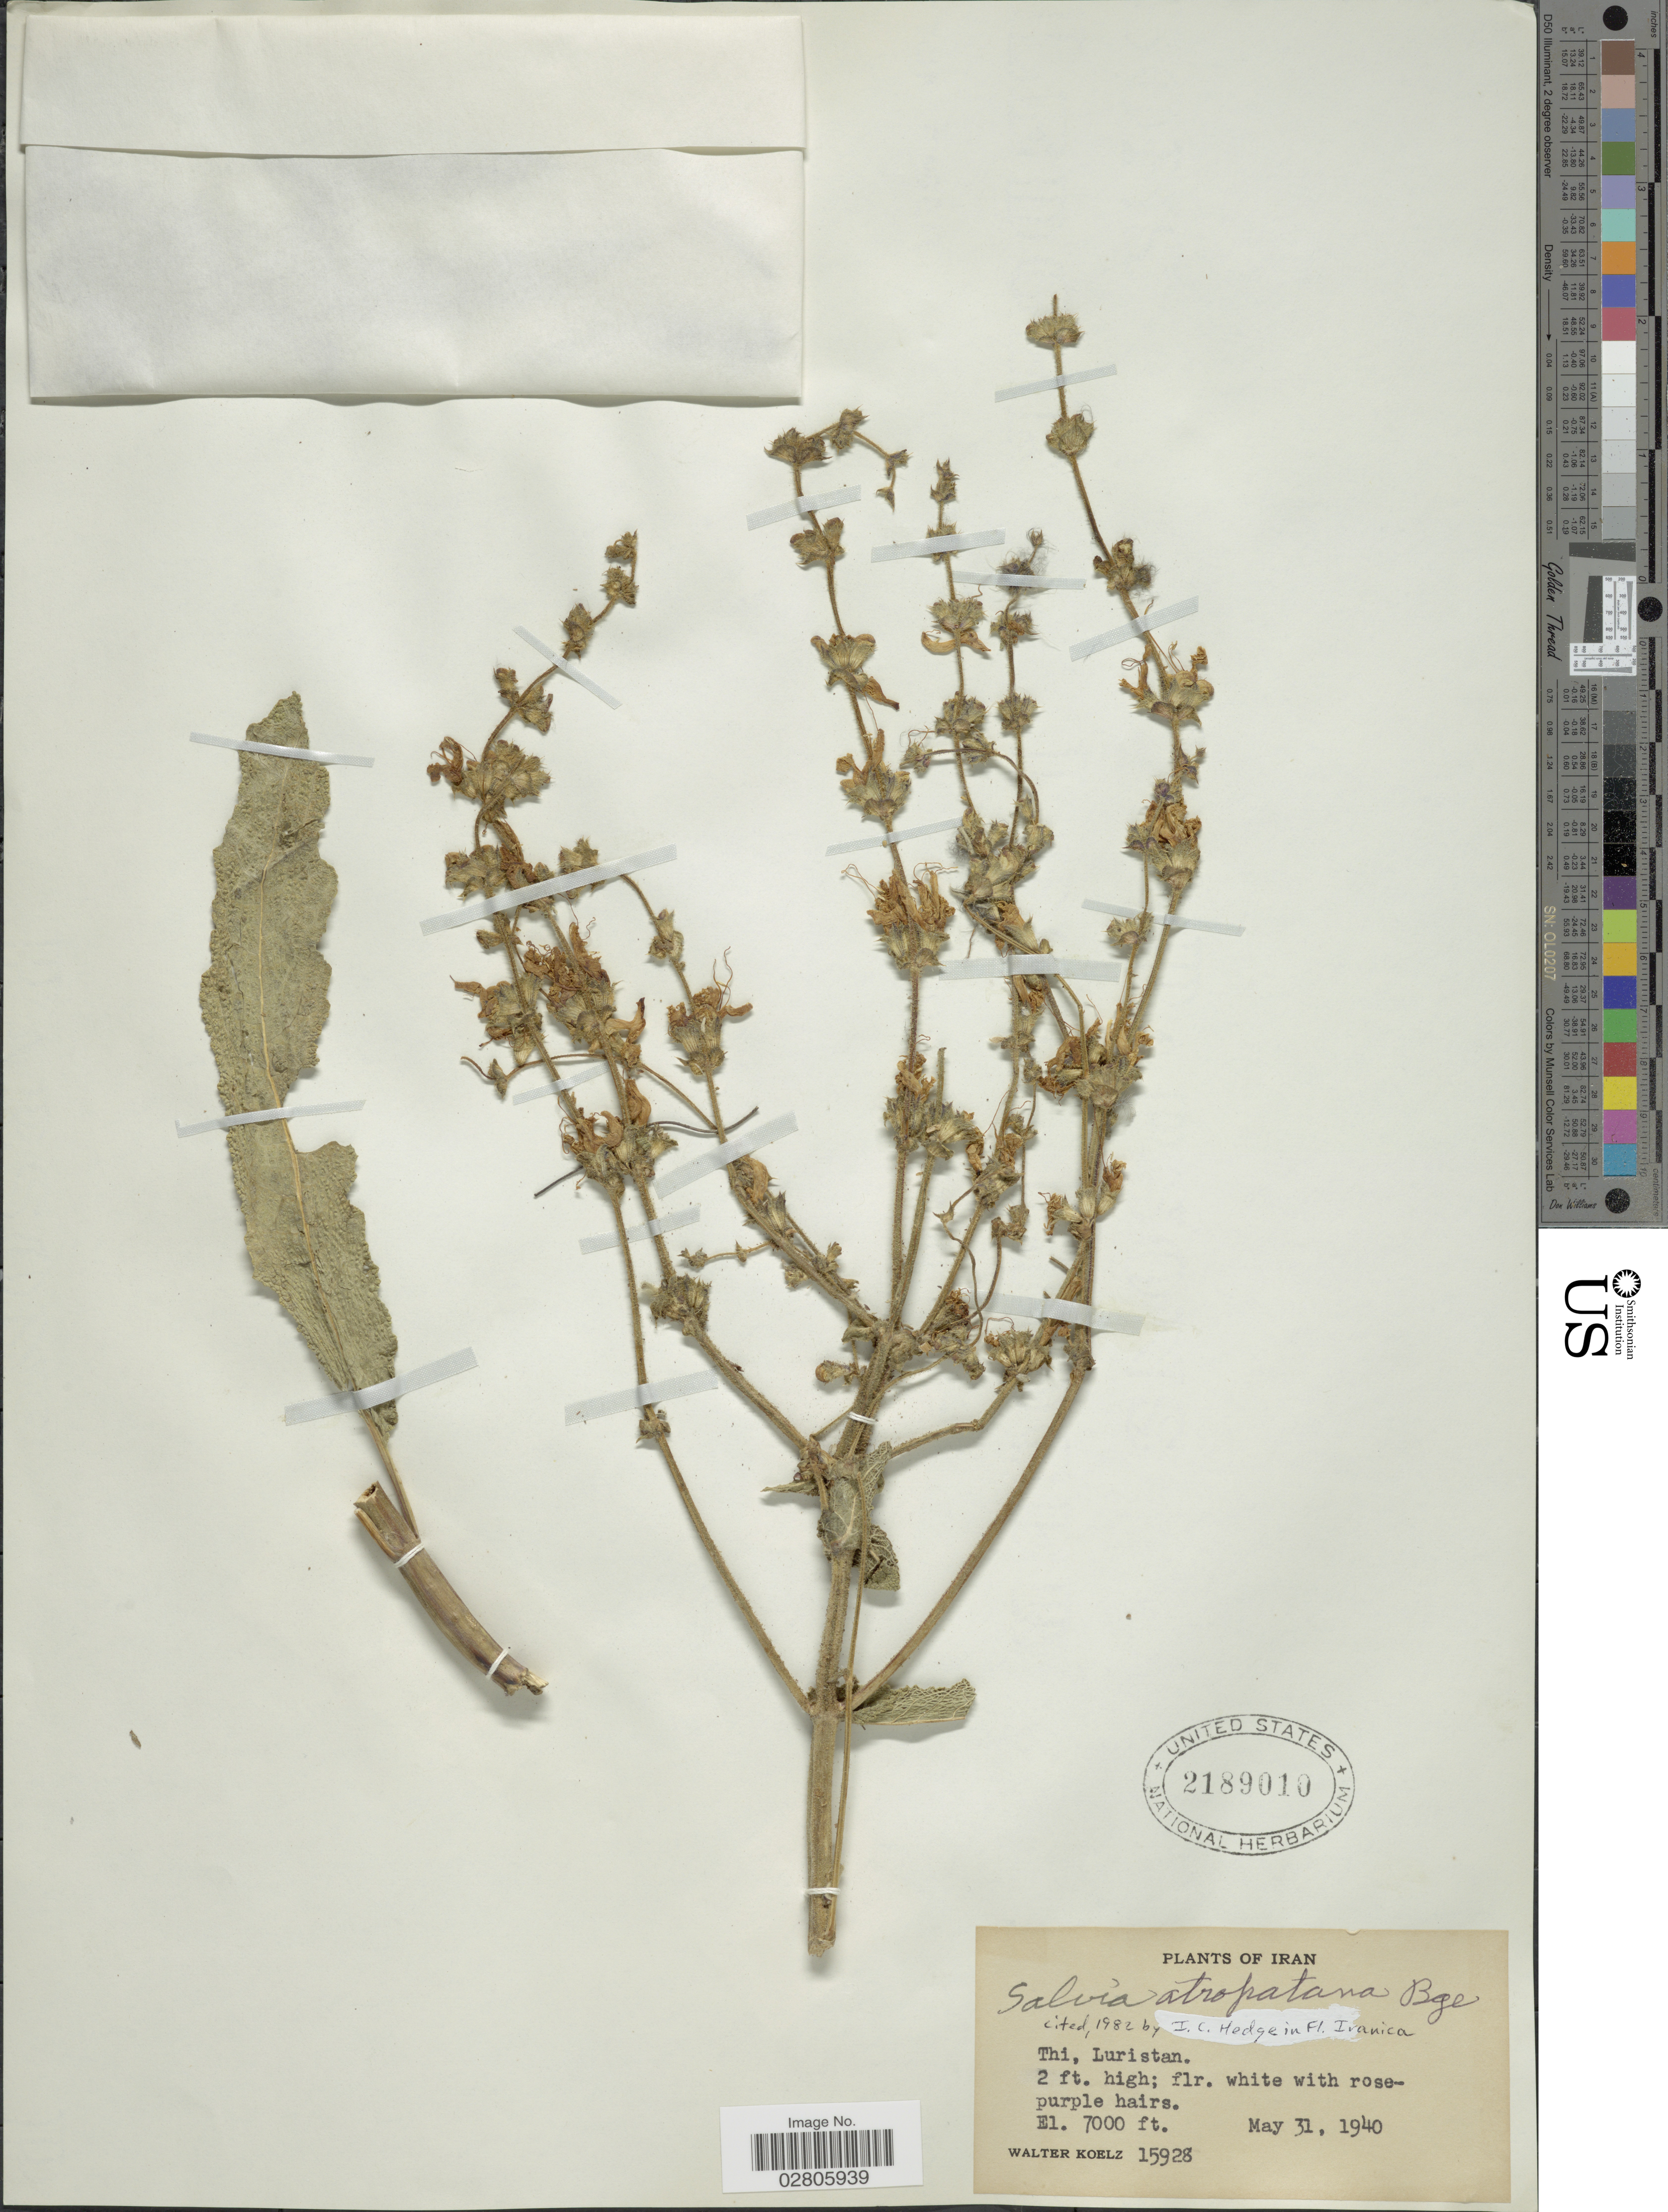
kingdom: Plantae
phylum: Tracheophyta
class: Magnoliopsida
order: Lamiales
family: Lamiaceae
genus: Salvia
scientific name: Salvia atropatana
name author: Bunge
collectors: W. N. Koelz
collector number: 15928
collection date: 1940-05-31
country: Iran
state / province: Hormozgan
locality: Thi, Luristan.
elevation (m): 2134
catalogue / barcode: US 2189010